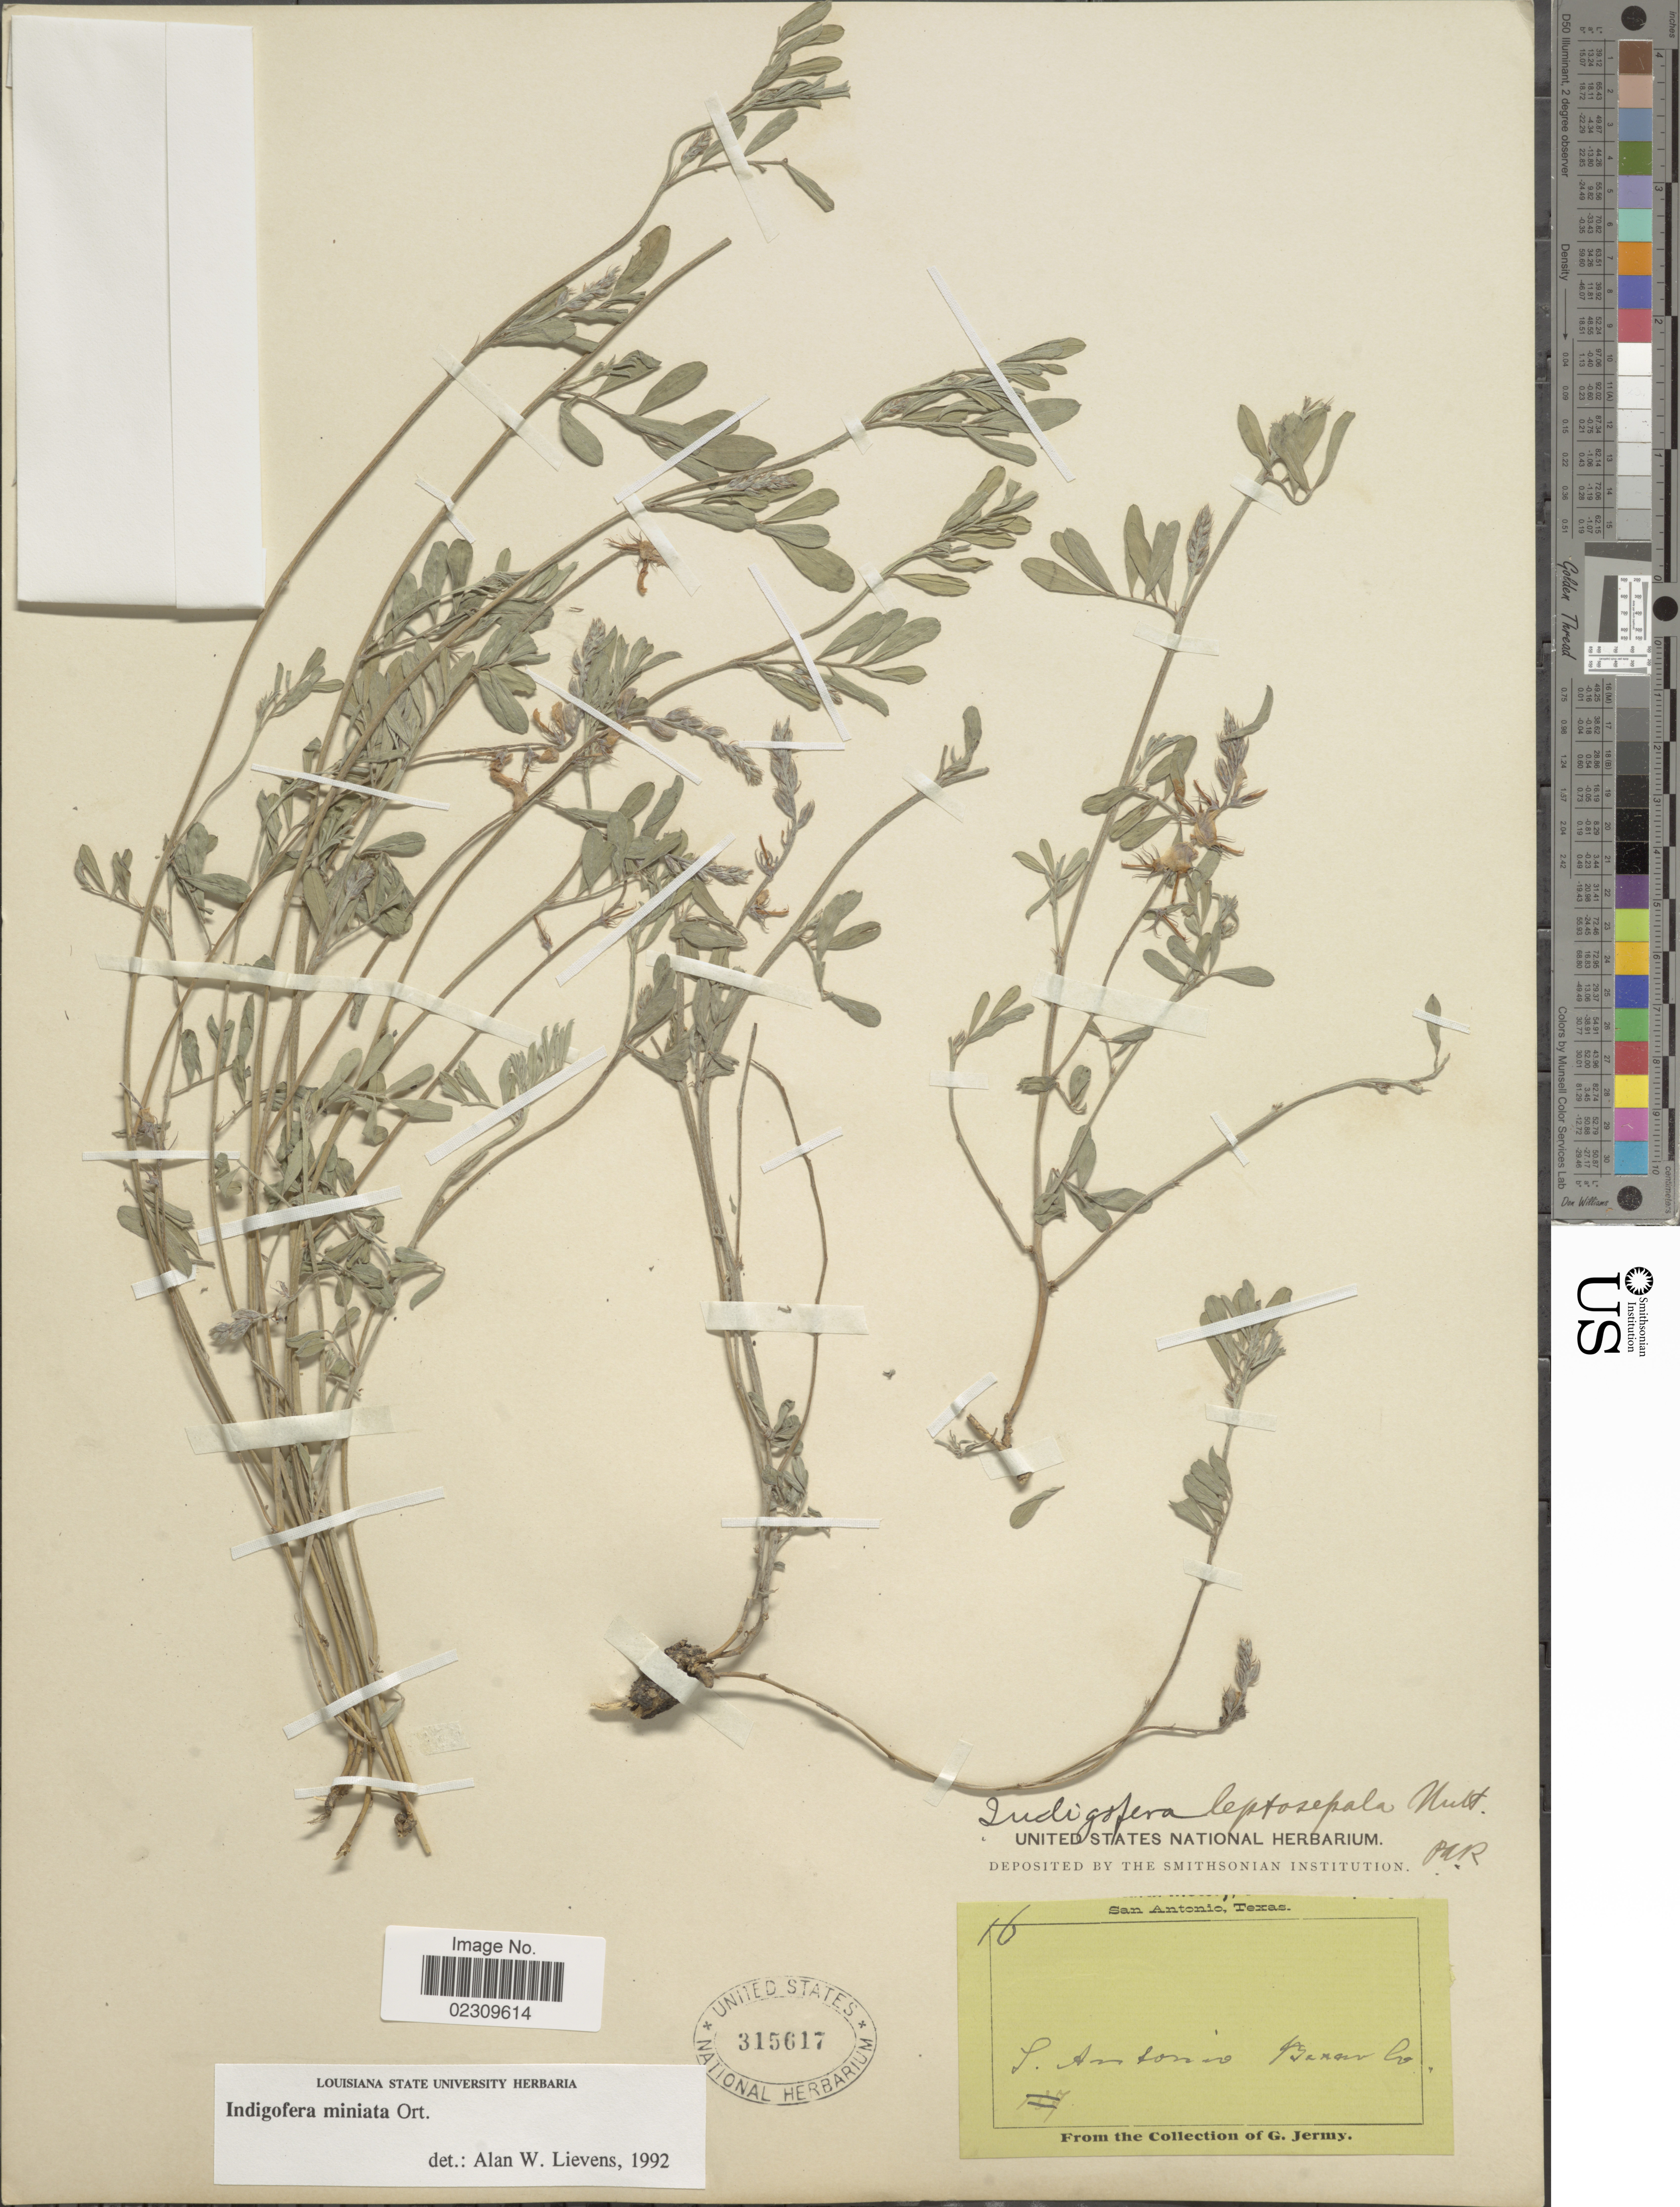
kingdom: Plantae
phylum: Tracheophyta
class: Magnoliopsida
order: Fabales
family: Fabaceae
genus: Indigofera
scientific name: Indigofera miniata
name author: Orteg.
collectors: G. Jermy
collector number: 16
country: United States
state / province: Texas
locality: S. Antonio, Bexar Co.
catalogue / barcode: US 315617